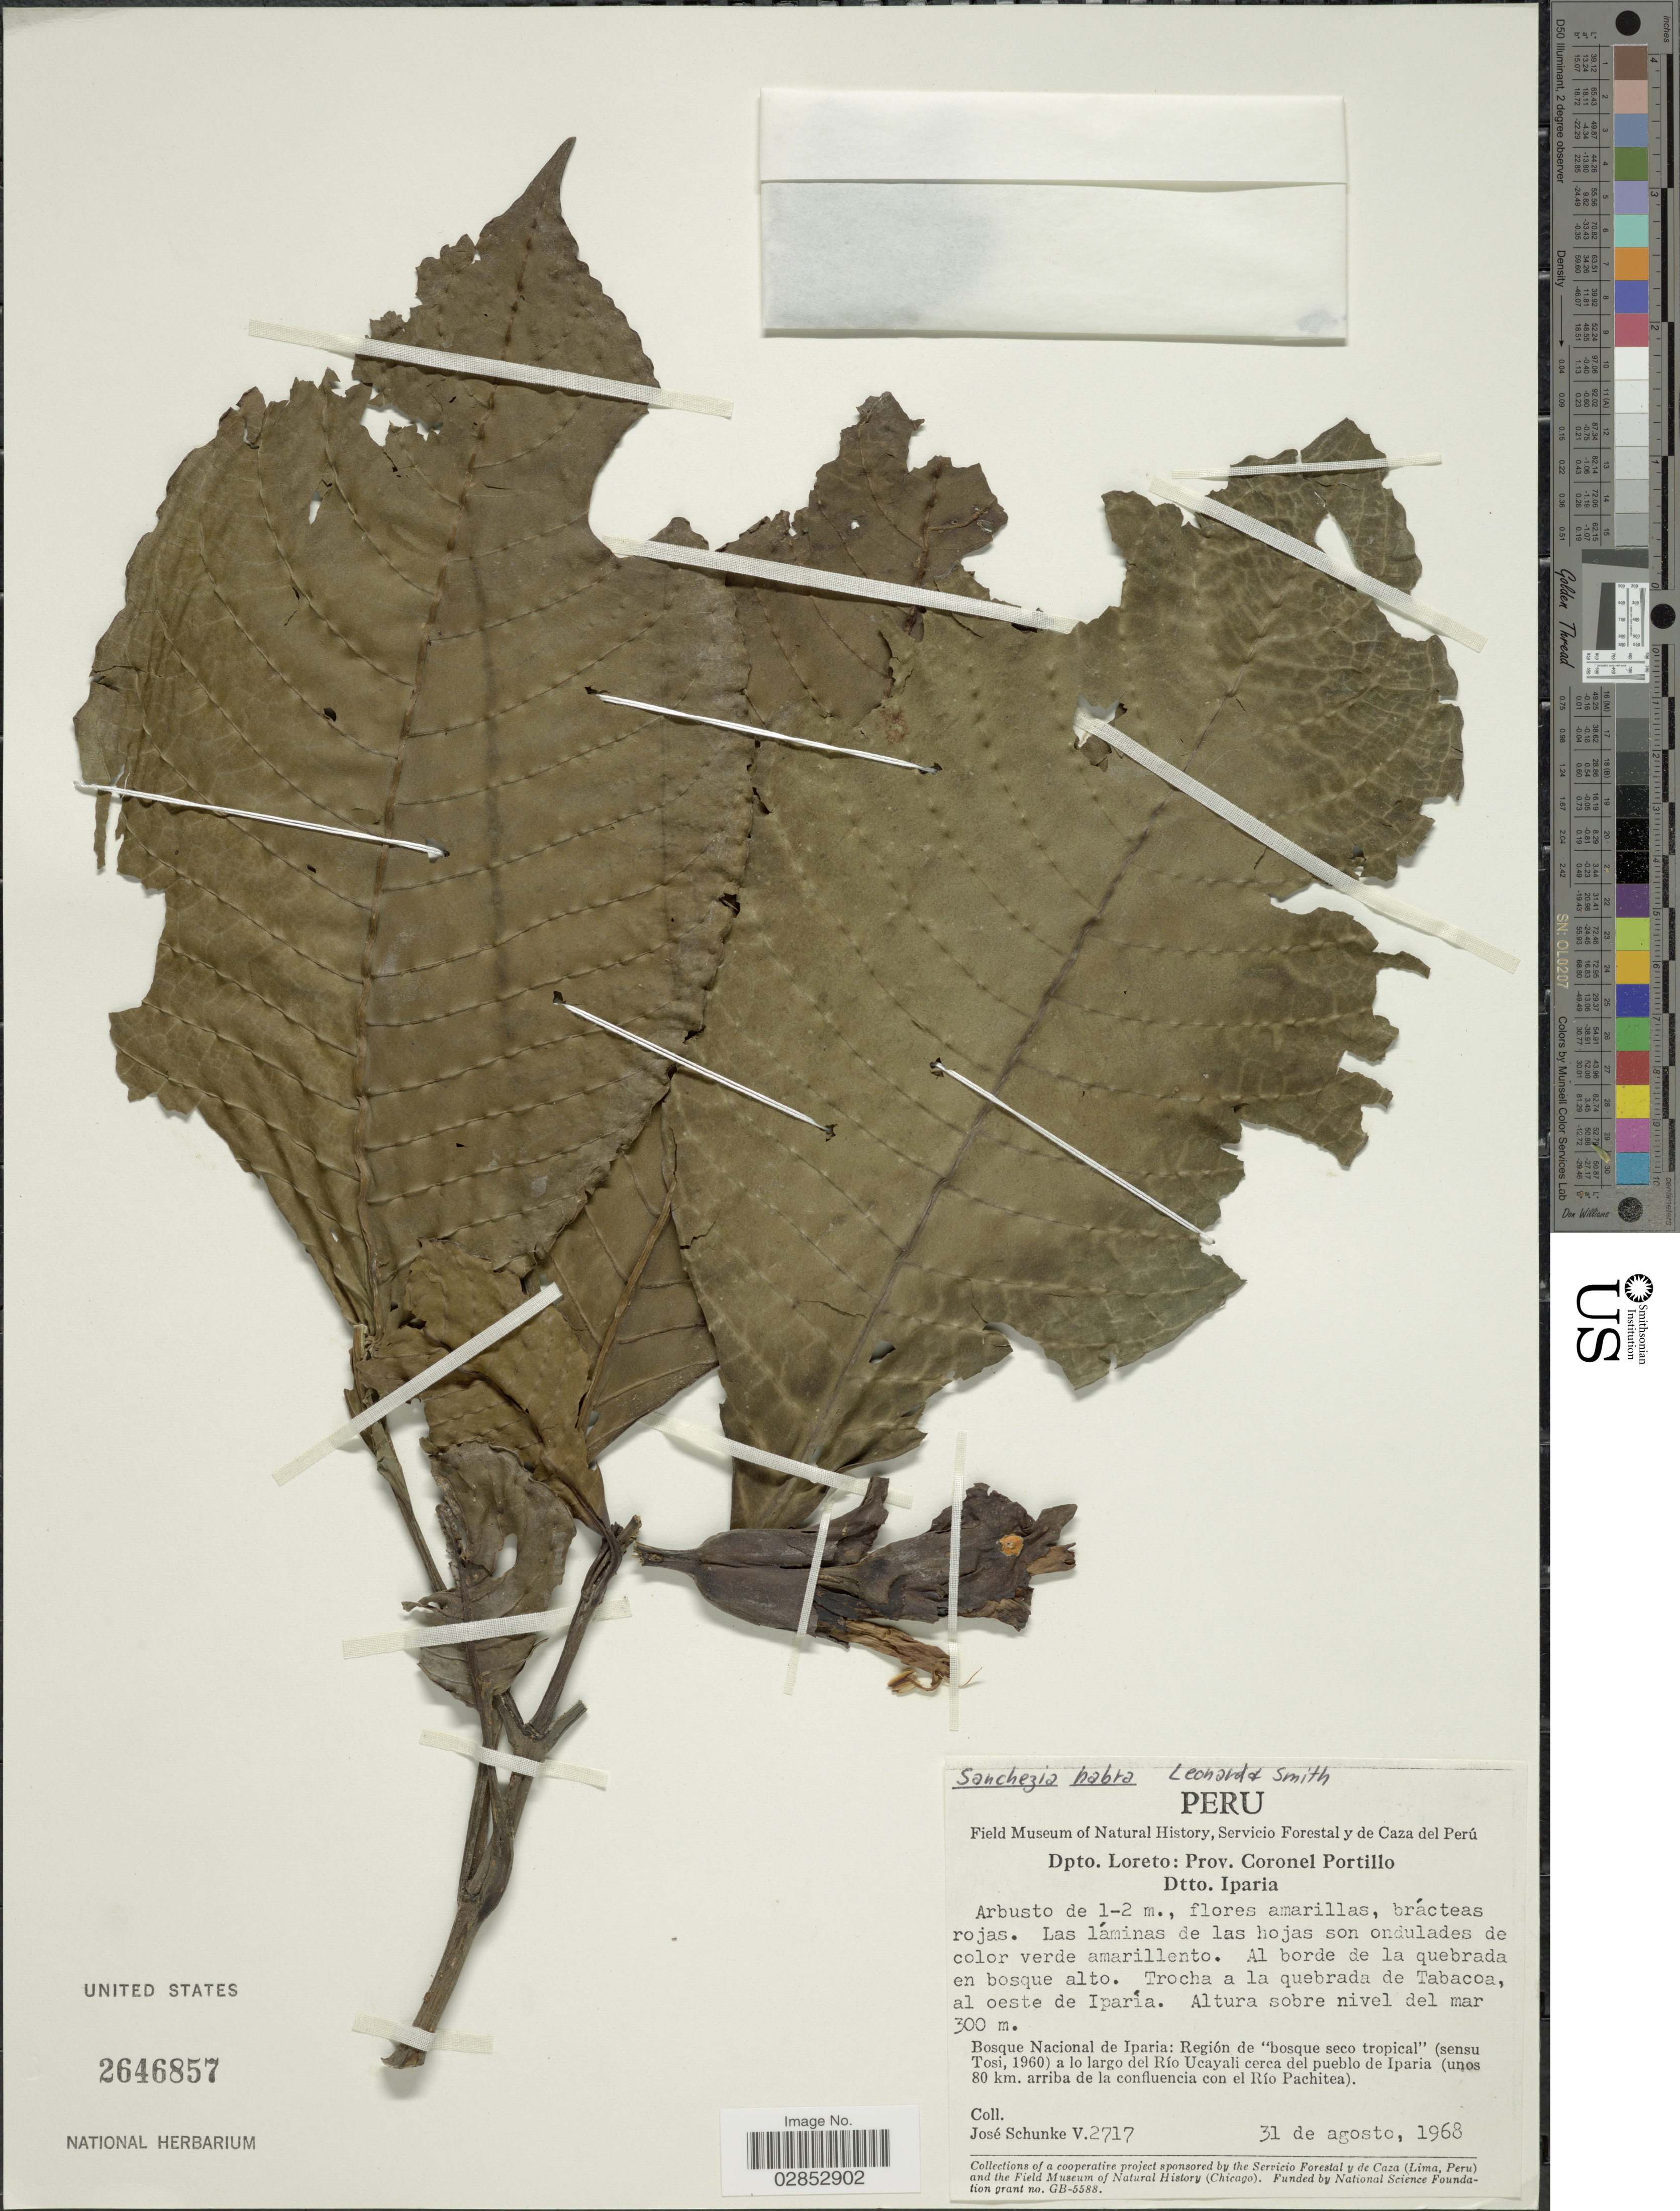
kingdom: Plantae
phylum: Tracheophyta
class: Magnoliopsida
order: Lamiales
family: Acanthaceae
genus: Sanchezia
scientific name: Sanchezia macrocnemis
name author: (Nees) Wassh.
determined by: Azevedo, Igor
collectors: J. Schunke Vigo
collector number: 2717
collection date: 1968-08-31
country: Peru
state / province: Loreto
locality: Dpto. Loreto: Prov. Coronel Portillo. Dtto. Iparia. Trocha quebrada de Tabacoa, al oeste de Iparía. Bosque Nacional de Iparia: Región de "bosque seco tropical" a lo largo del Río Ucayali cerca del pueblo de Iparia (unos 80 km. arriba de la confluencia con el Río Pachitea).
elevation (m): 300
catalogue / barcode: US 2646857